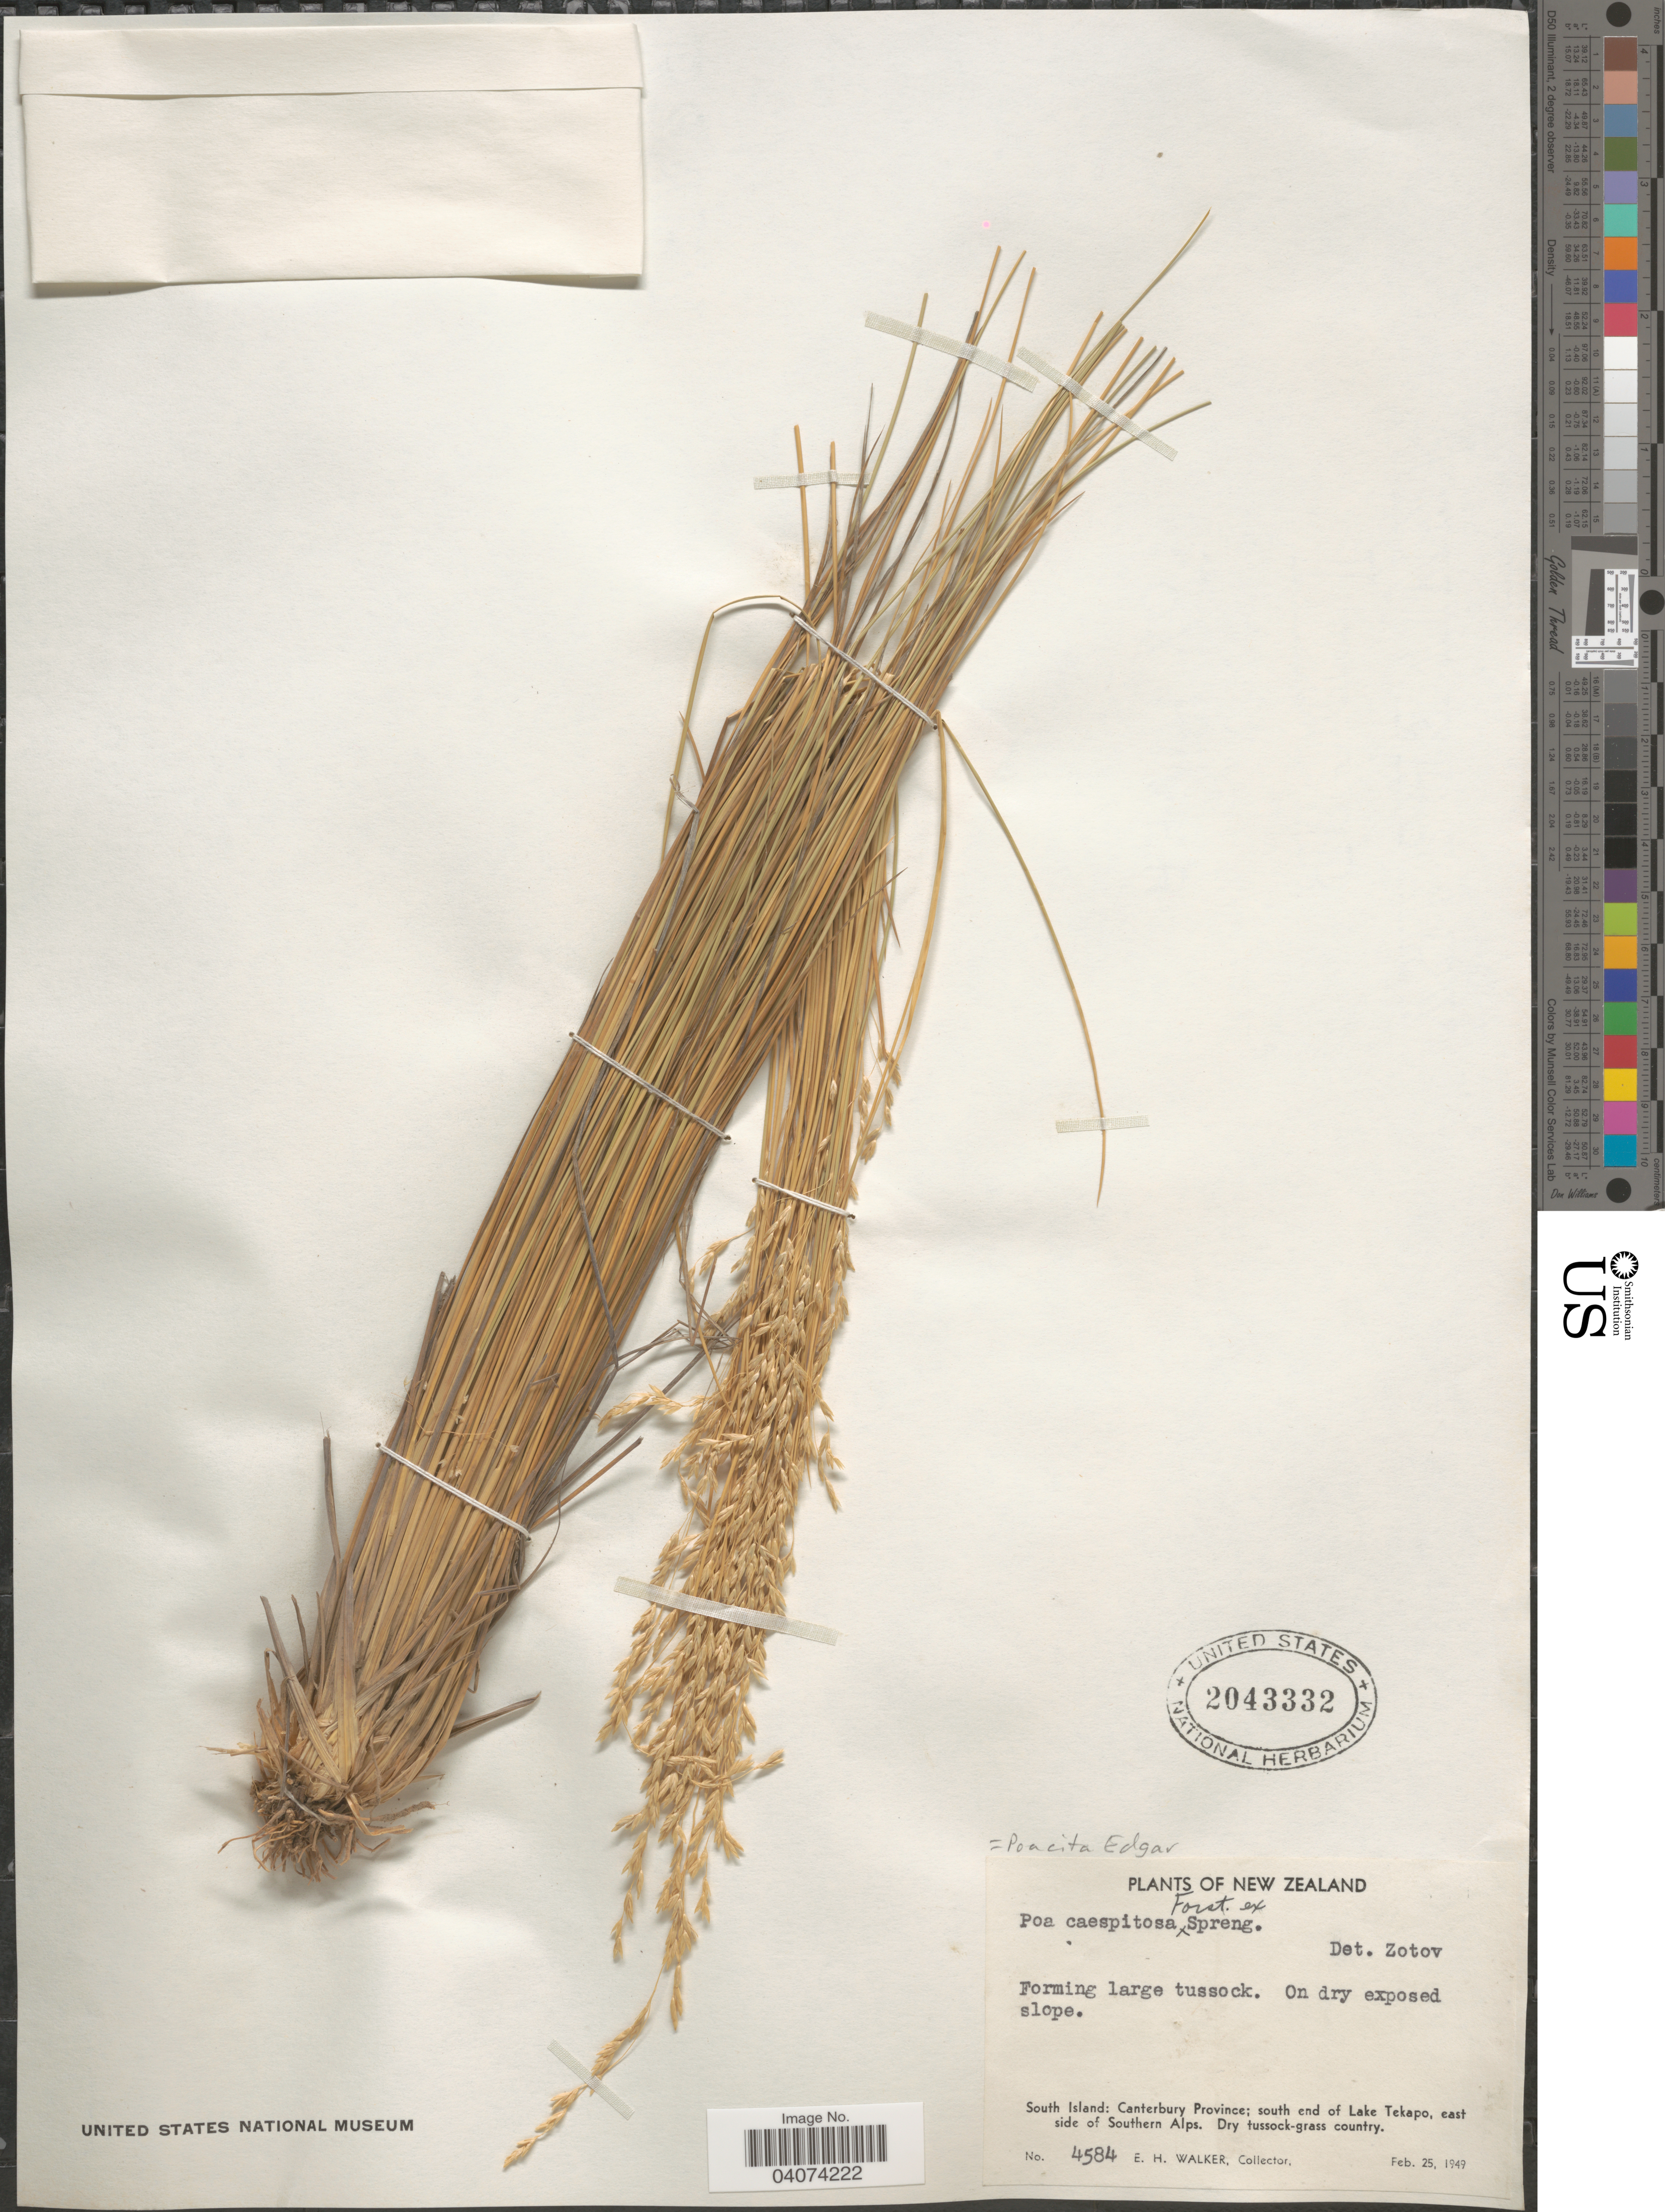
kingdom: Plantae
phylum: Tracheophyta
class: Liliopsida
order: Poales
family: Poaceae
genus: Poa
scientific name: Poa cita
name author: Edgar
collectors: E. H. Walker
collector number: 4584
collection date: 1949-02-25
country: New Zealand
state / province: Canterbury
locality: Forming lake tussock. South Island: south end of Lake Tekapo, east side of Southern Alps.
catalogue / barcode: US 2043332